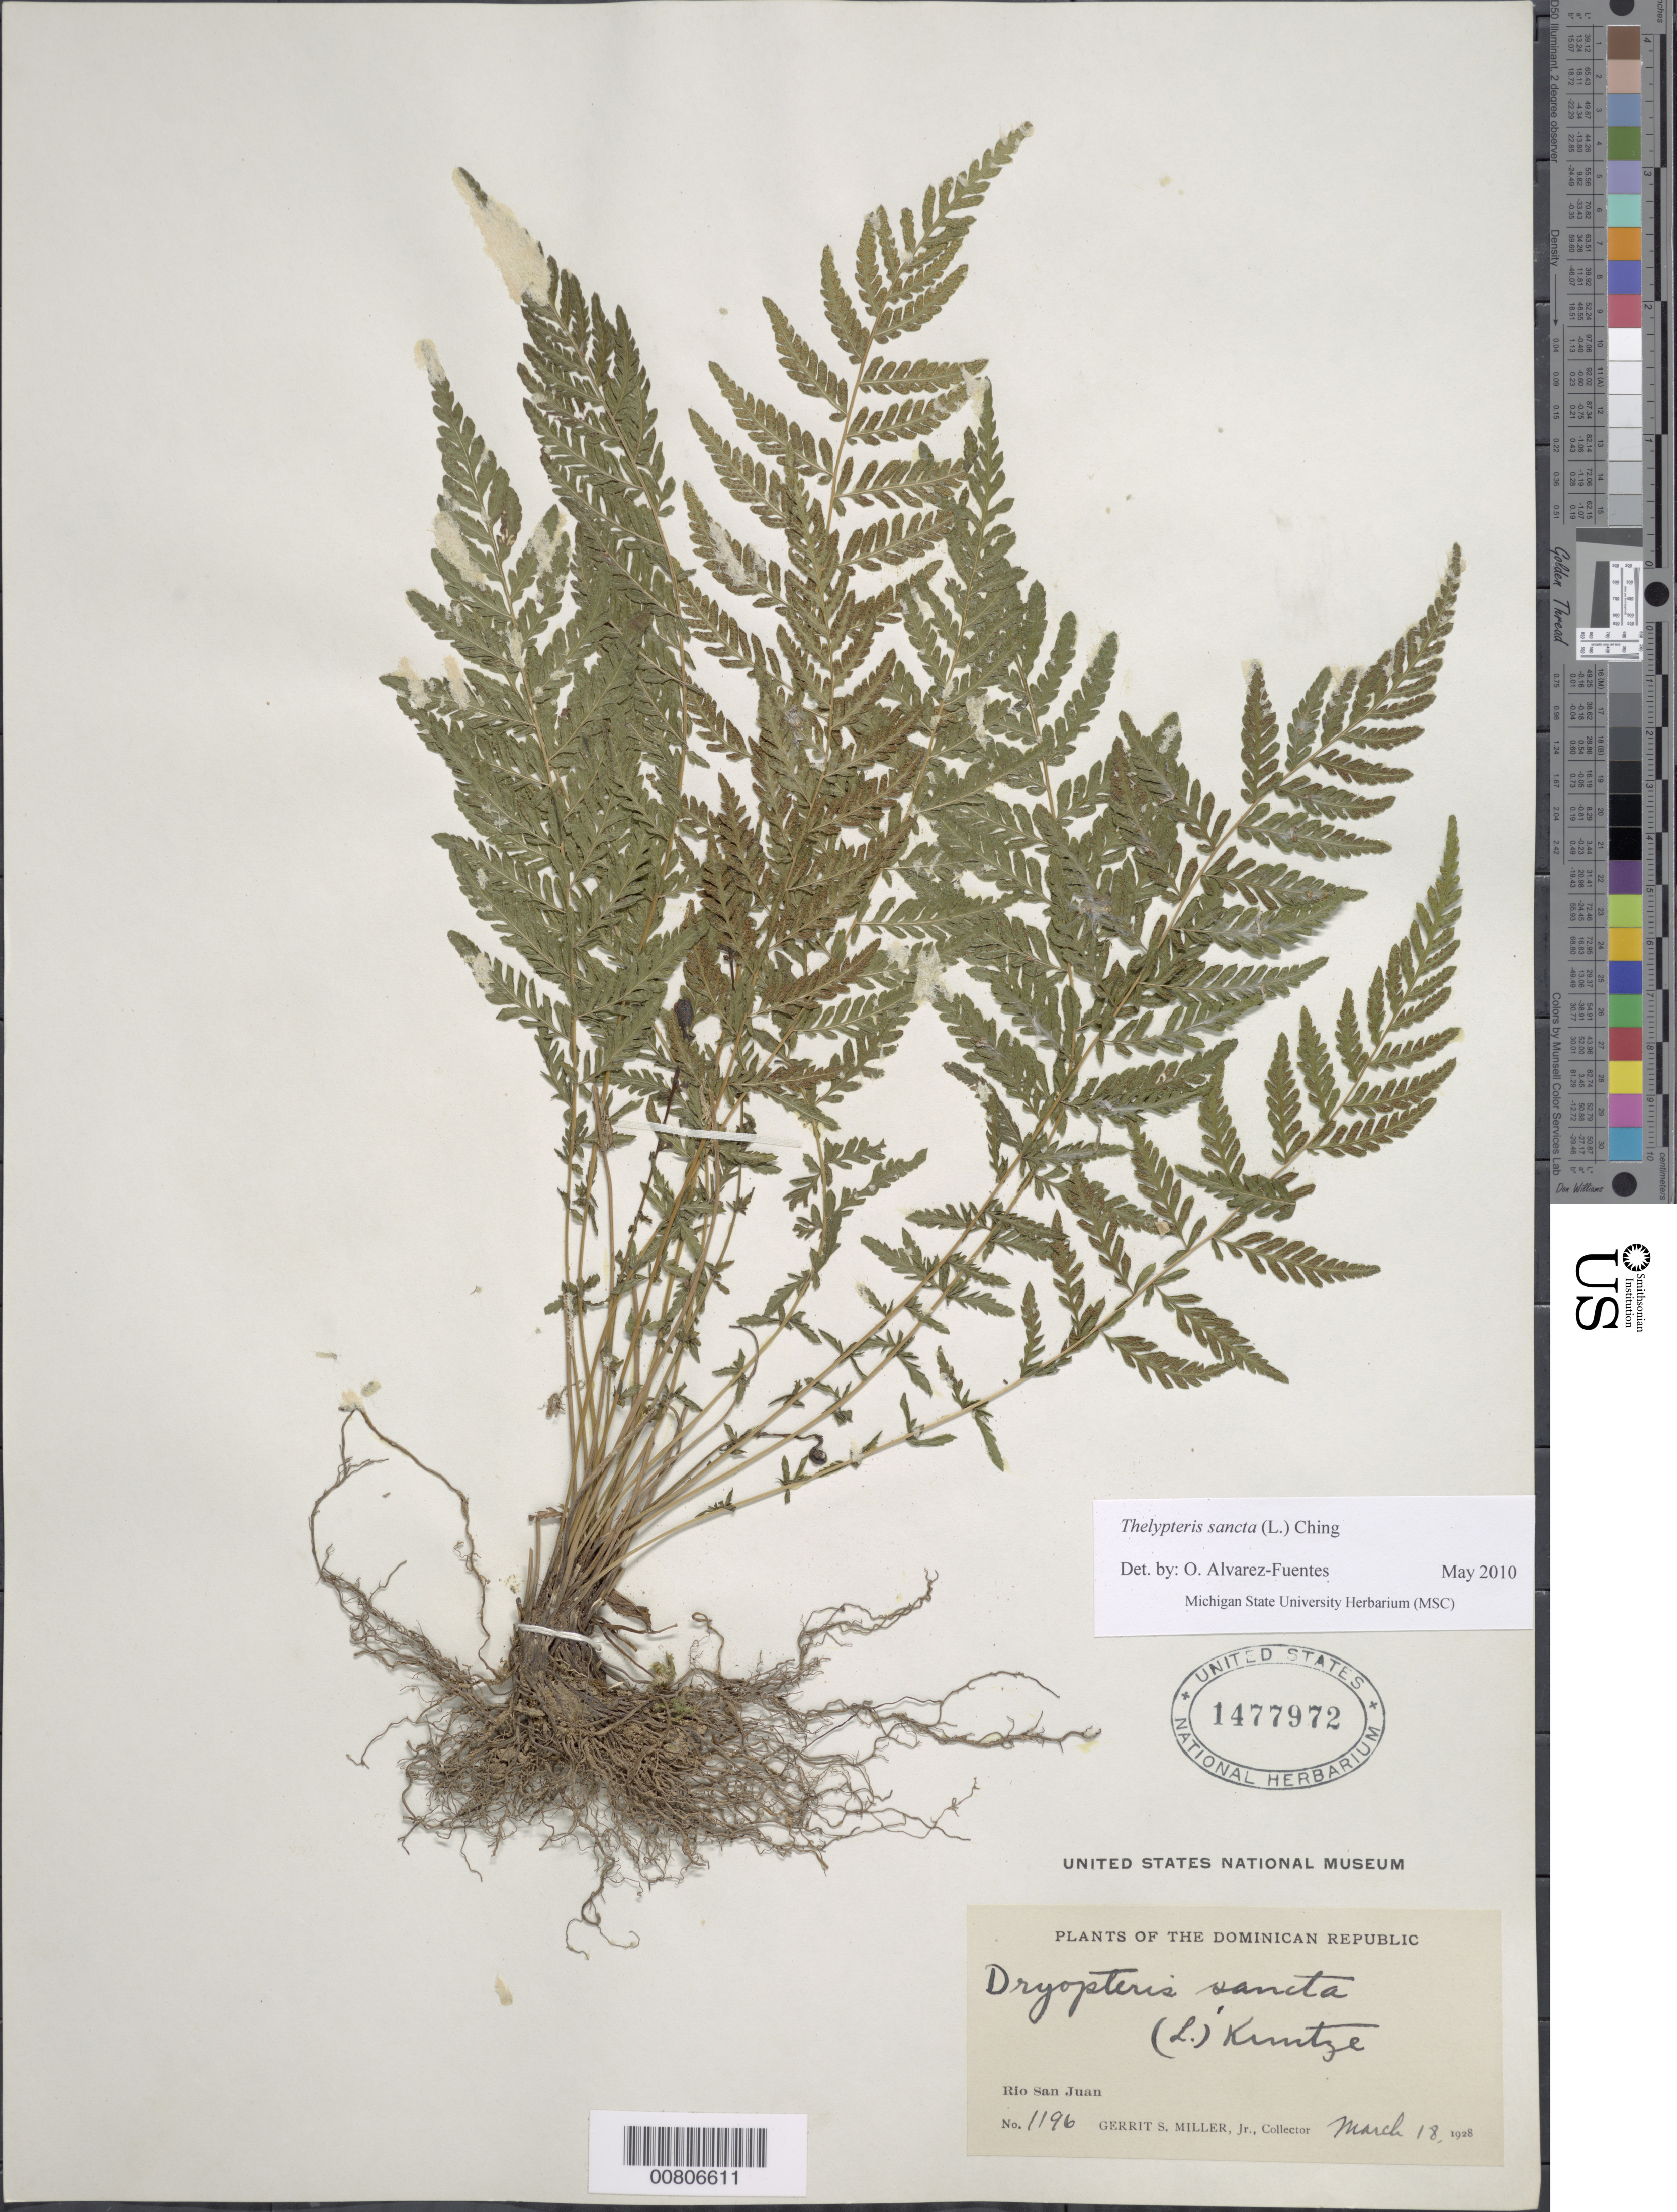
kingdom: Plantae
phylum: Tracheophyta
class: Polypodiopsida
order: Polypodiales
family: Thelypteridaceae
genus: Amauropelta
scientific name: Amauropelta sancta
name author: (L.) Pic. Serm.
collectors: G. S. Miller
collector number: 1196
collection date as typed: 18 Mar 1928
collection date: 1928-03-18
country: Dominican Republic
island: Hispaniola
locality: Río San Juan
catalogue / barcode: US 1477972